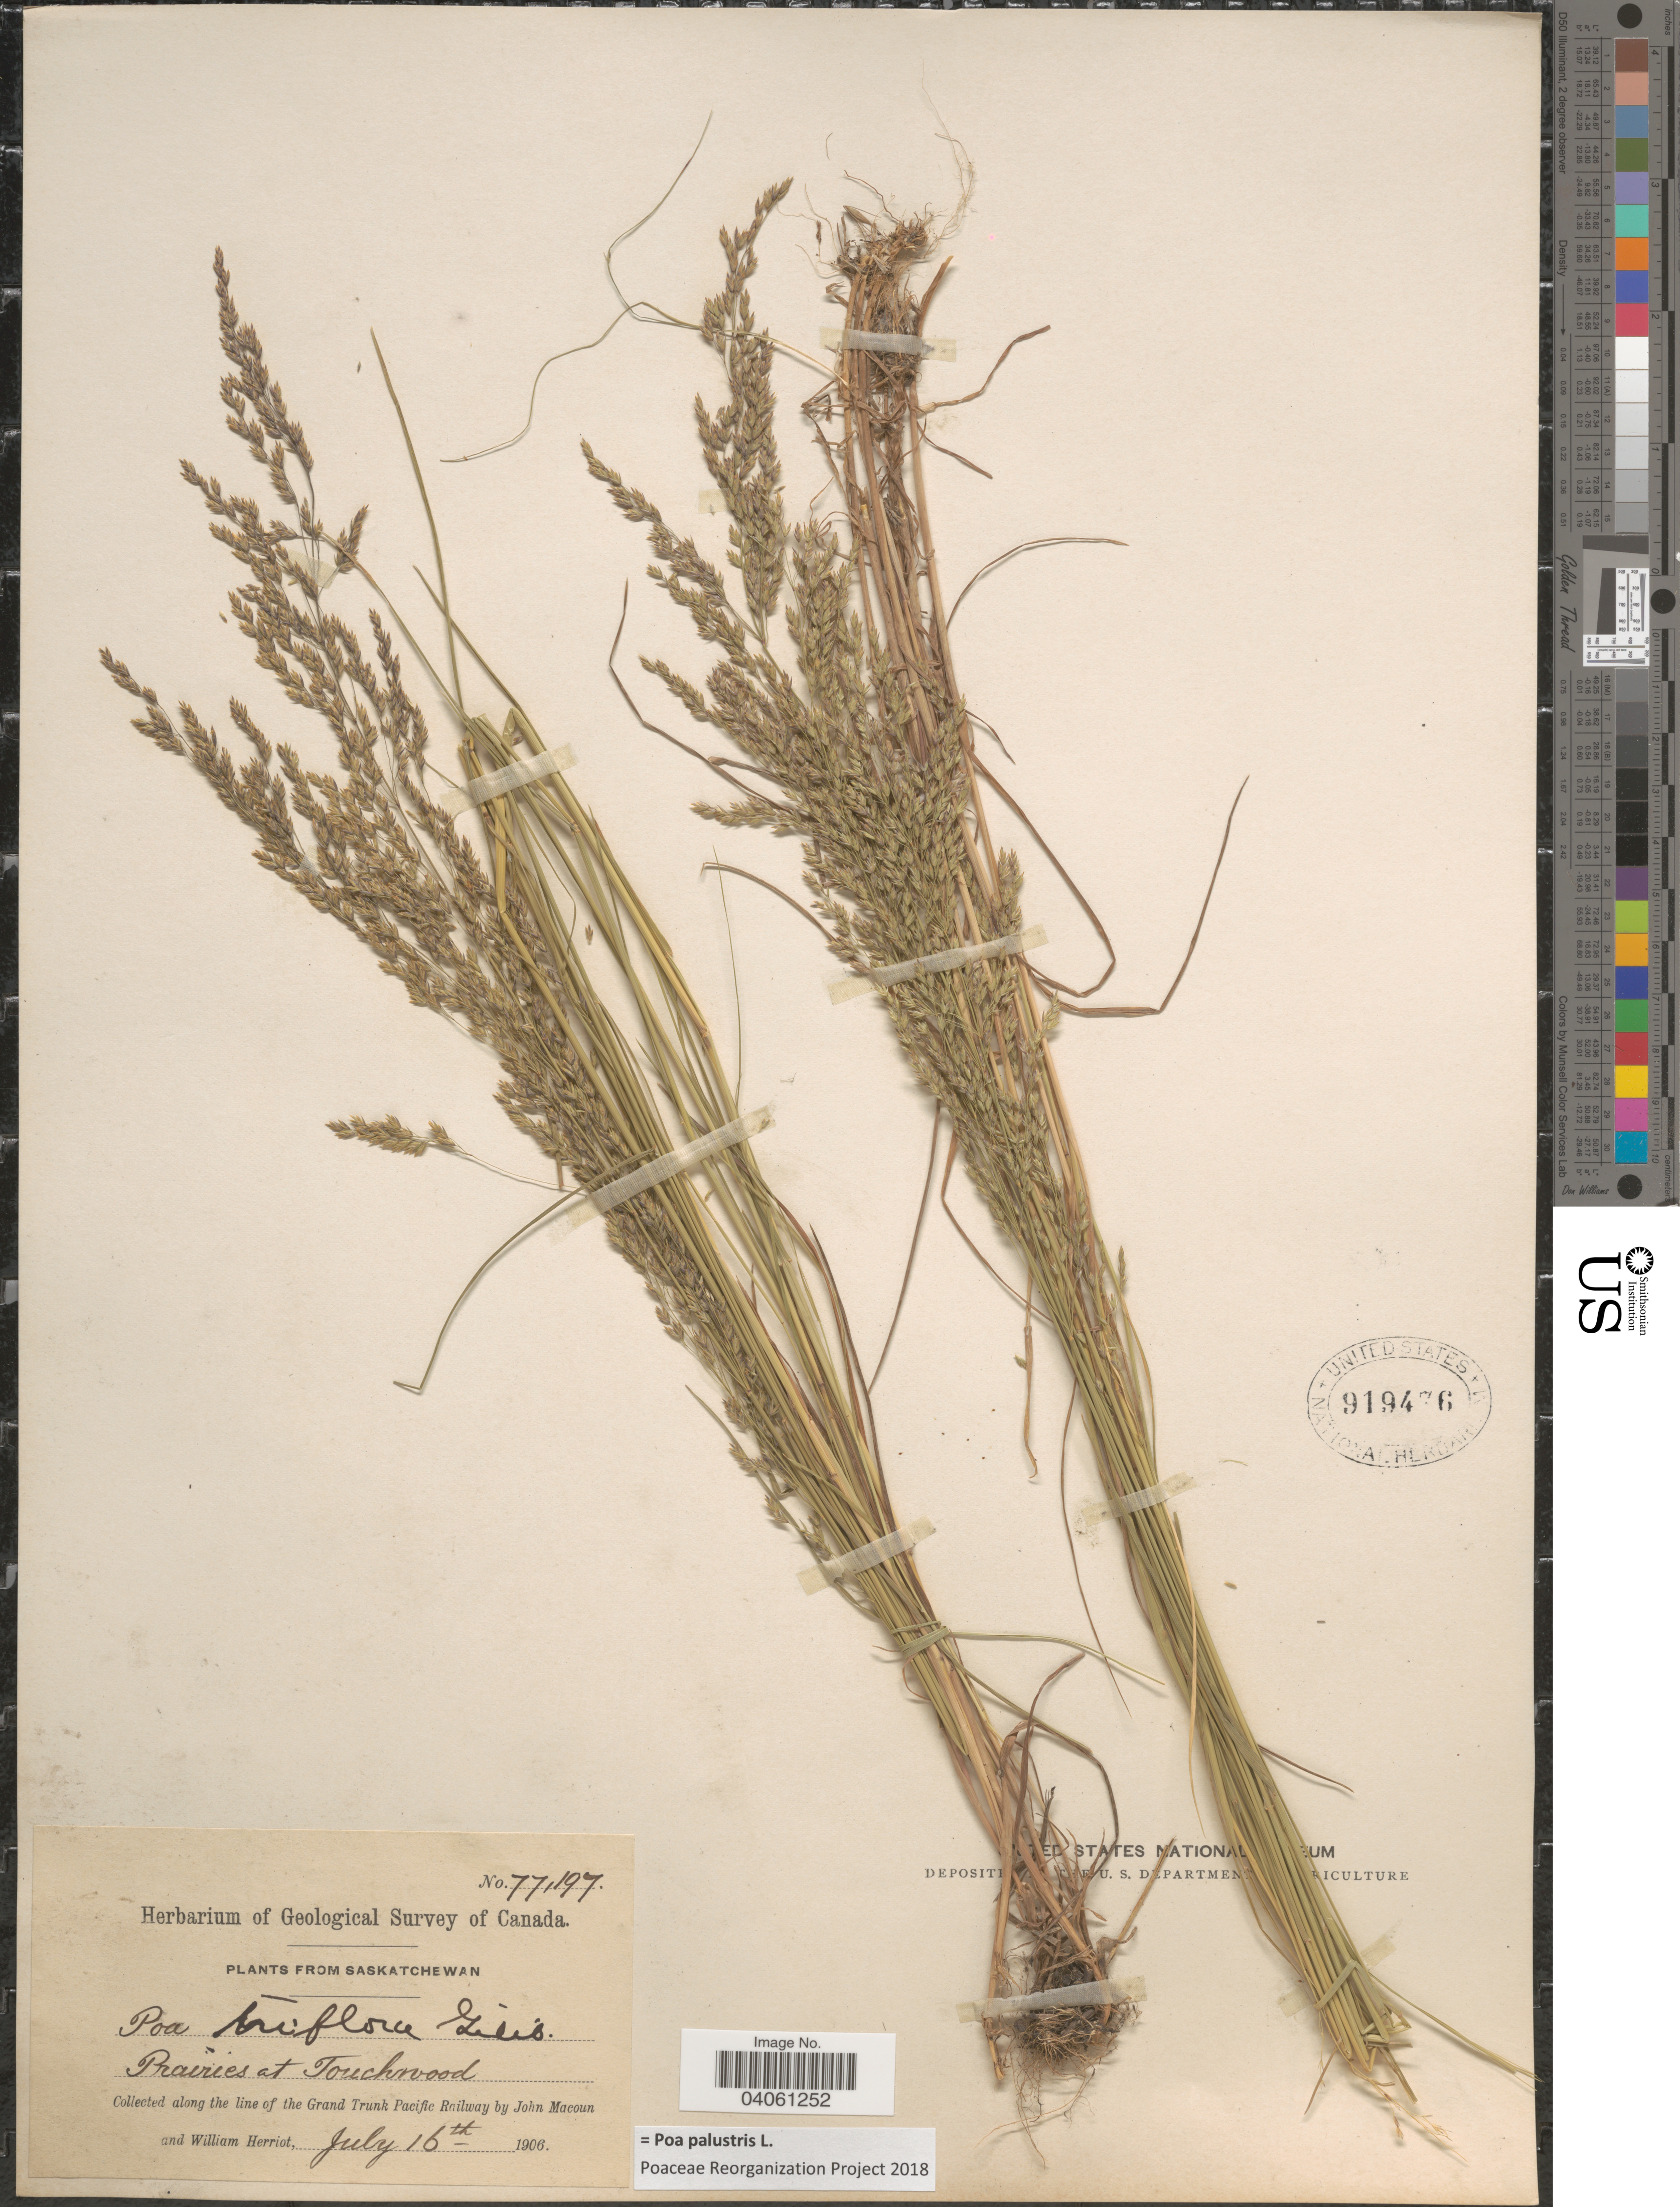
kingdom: Plantae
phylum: Tracheophyta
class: Liliopsida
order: Poales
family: Poaceae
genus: Poa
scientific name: Poa palustris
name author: L.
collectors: J. Macoun & W. Herriot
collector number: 77197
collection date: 1906-07-16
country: Canada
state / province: Saskatchewan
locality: Prairies at Touchwood. Along the line of the Grand Trunk Pacific Railway.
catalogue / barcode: US 919476